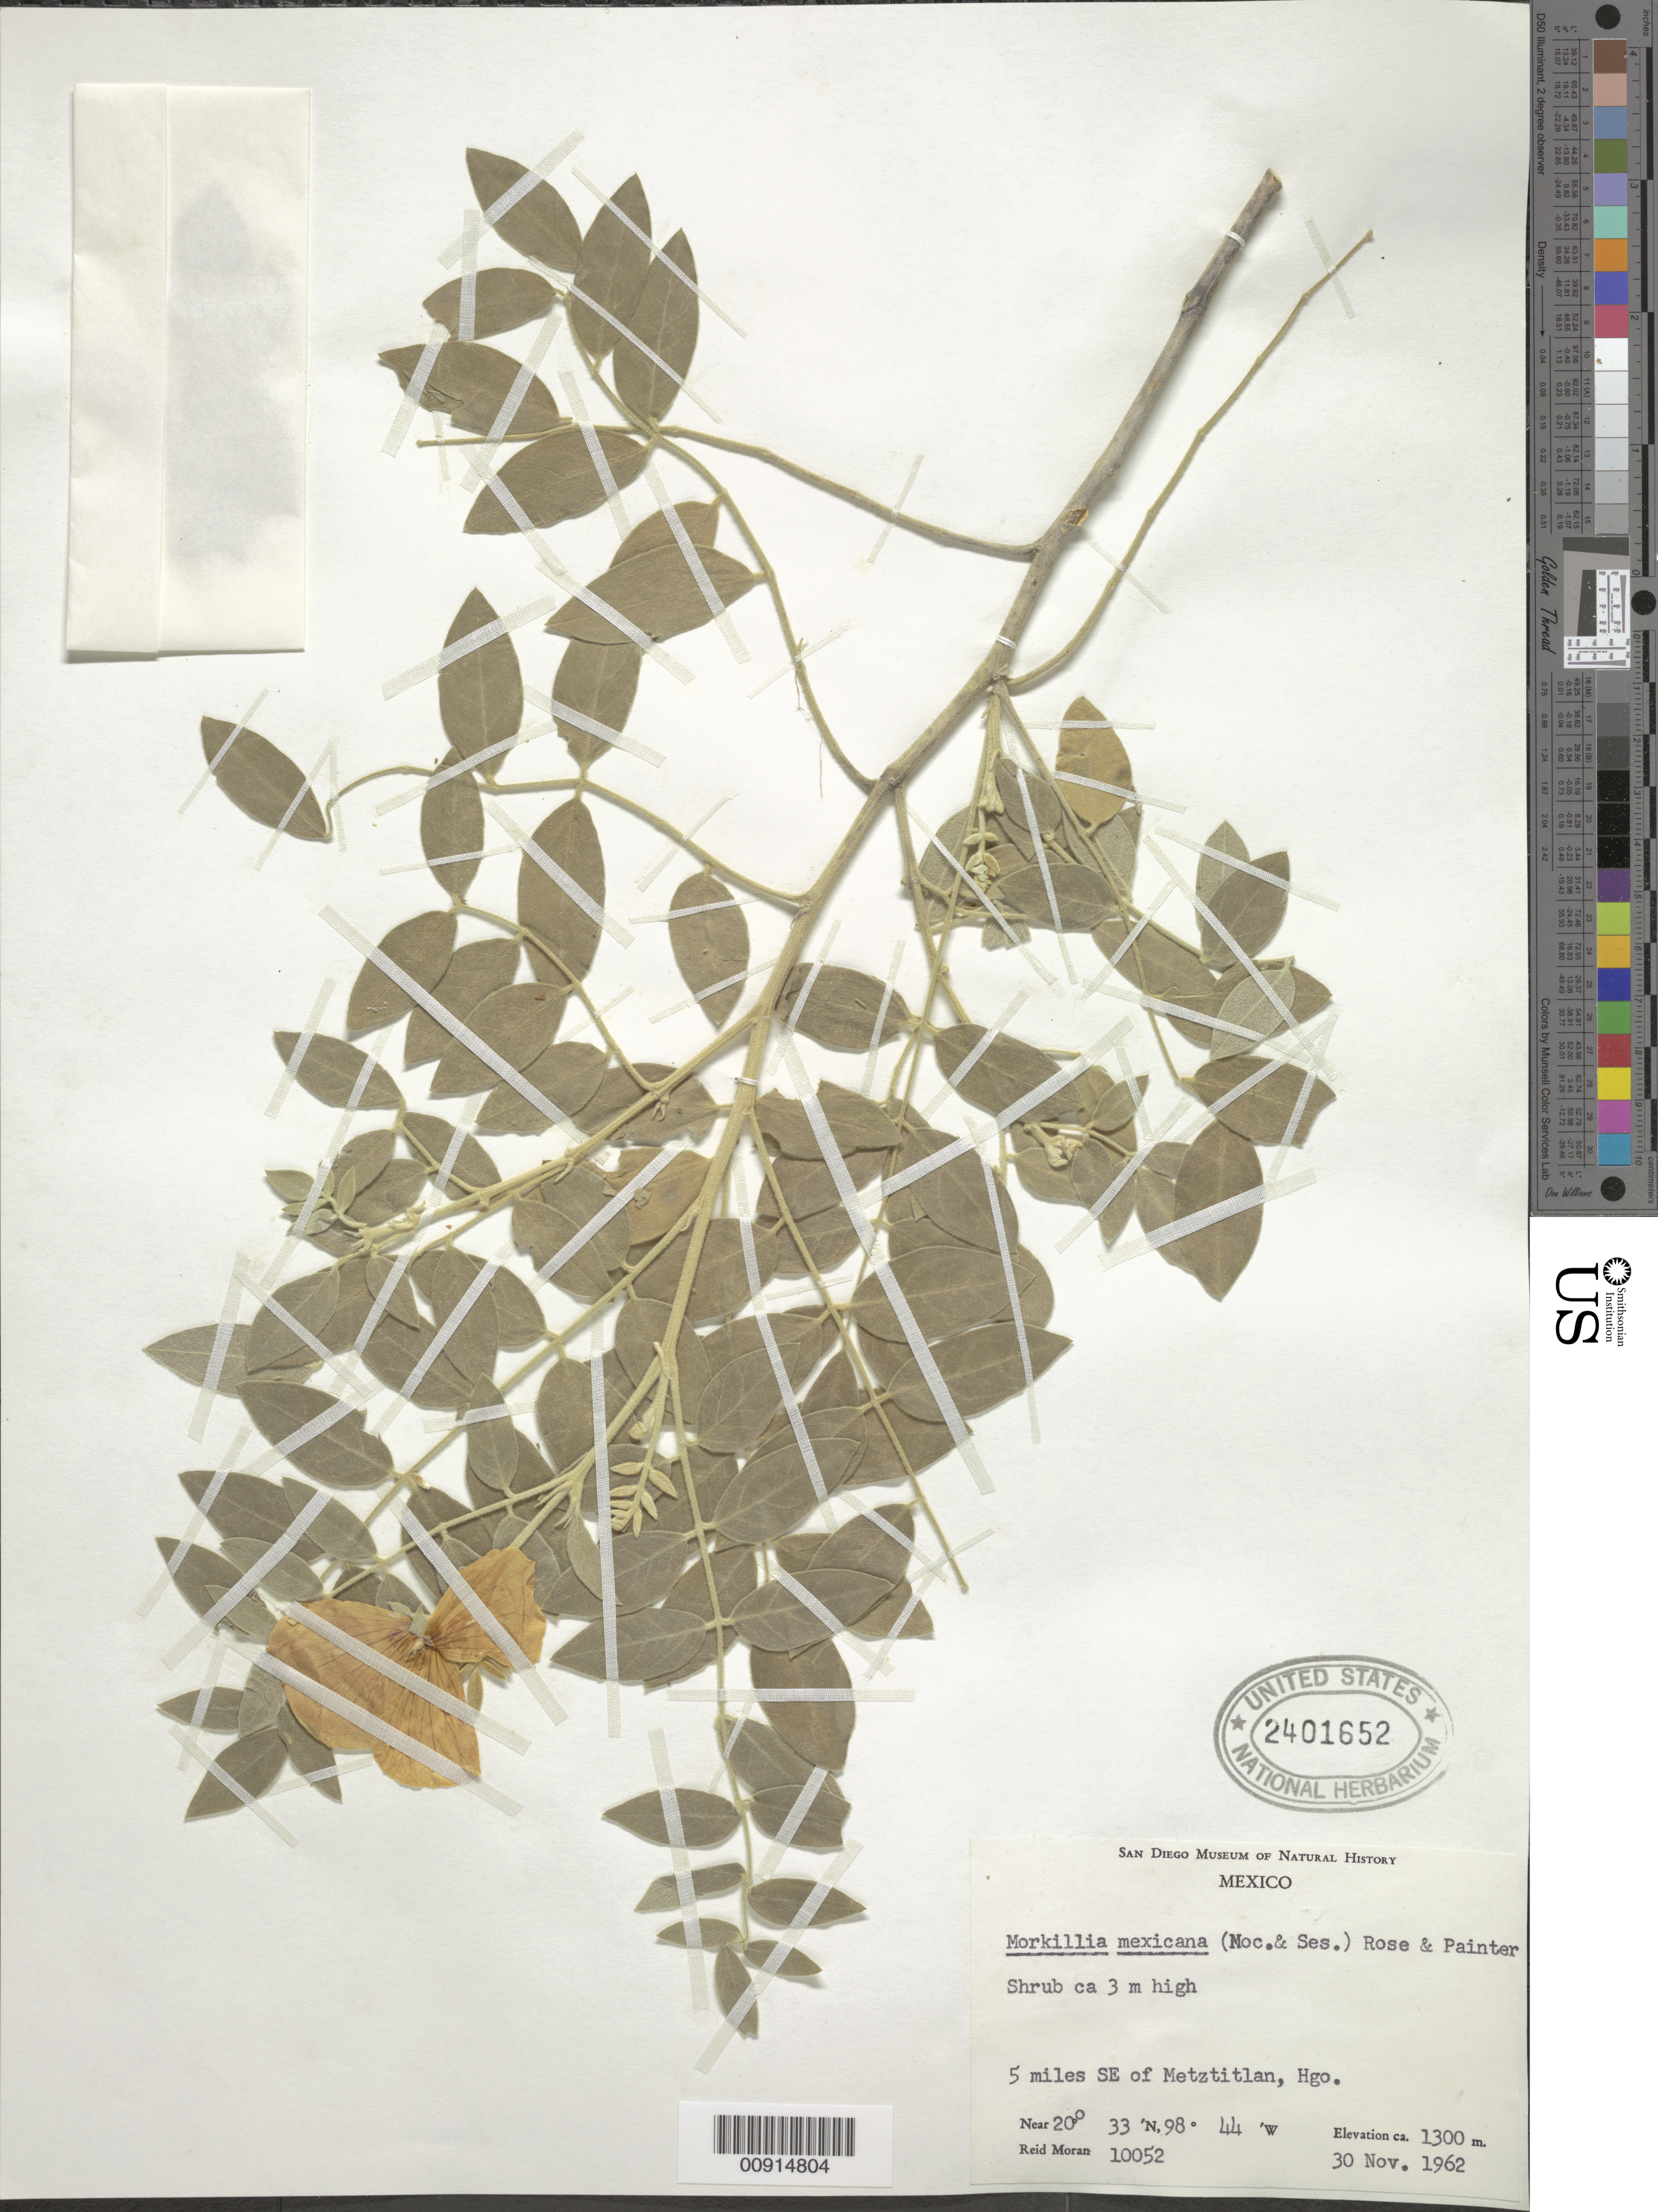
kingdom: Plantae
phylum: Tracheophyta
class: Magnoliopsida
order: Zygophyllales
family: Zygophyllaceae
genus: Morkillia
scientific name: Morkillia mexicana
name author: (Moc. & Sessé ex DC.) Rose & Painter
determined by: Strong, Mark T., (BOT), Smithsonian Institution - National Museum of Natural History (UNITED STATES)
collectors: R. V. Moran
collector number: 10052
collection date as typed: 30 Nov 1962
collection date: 1962-11-30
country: Mexico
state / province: Hidalgo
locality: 5 miles SE of Metztitlan, Hgo.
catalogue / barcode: US 2401652